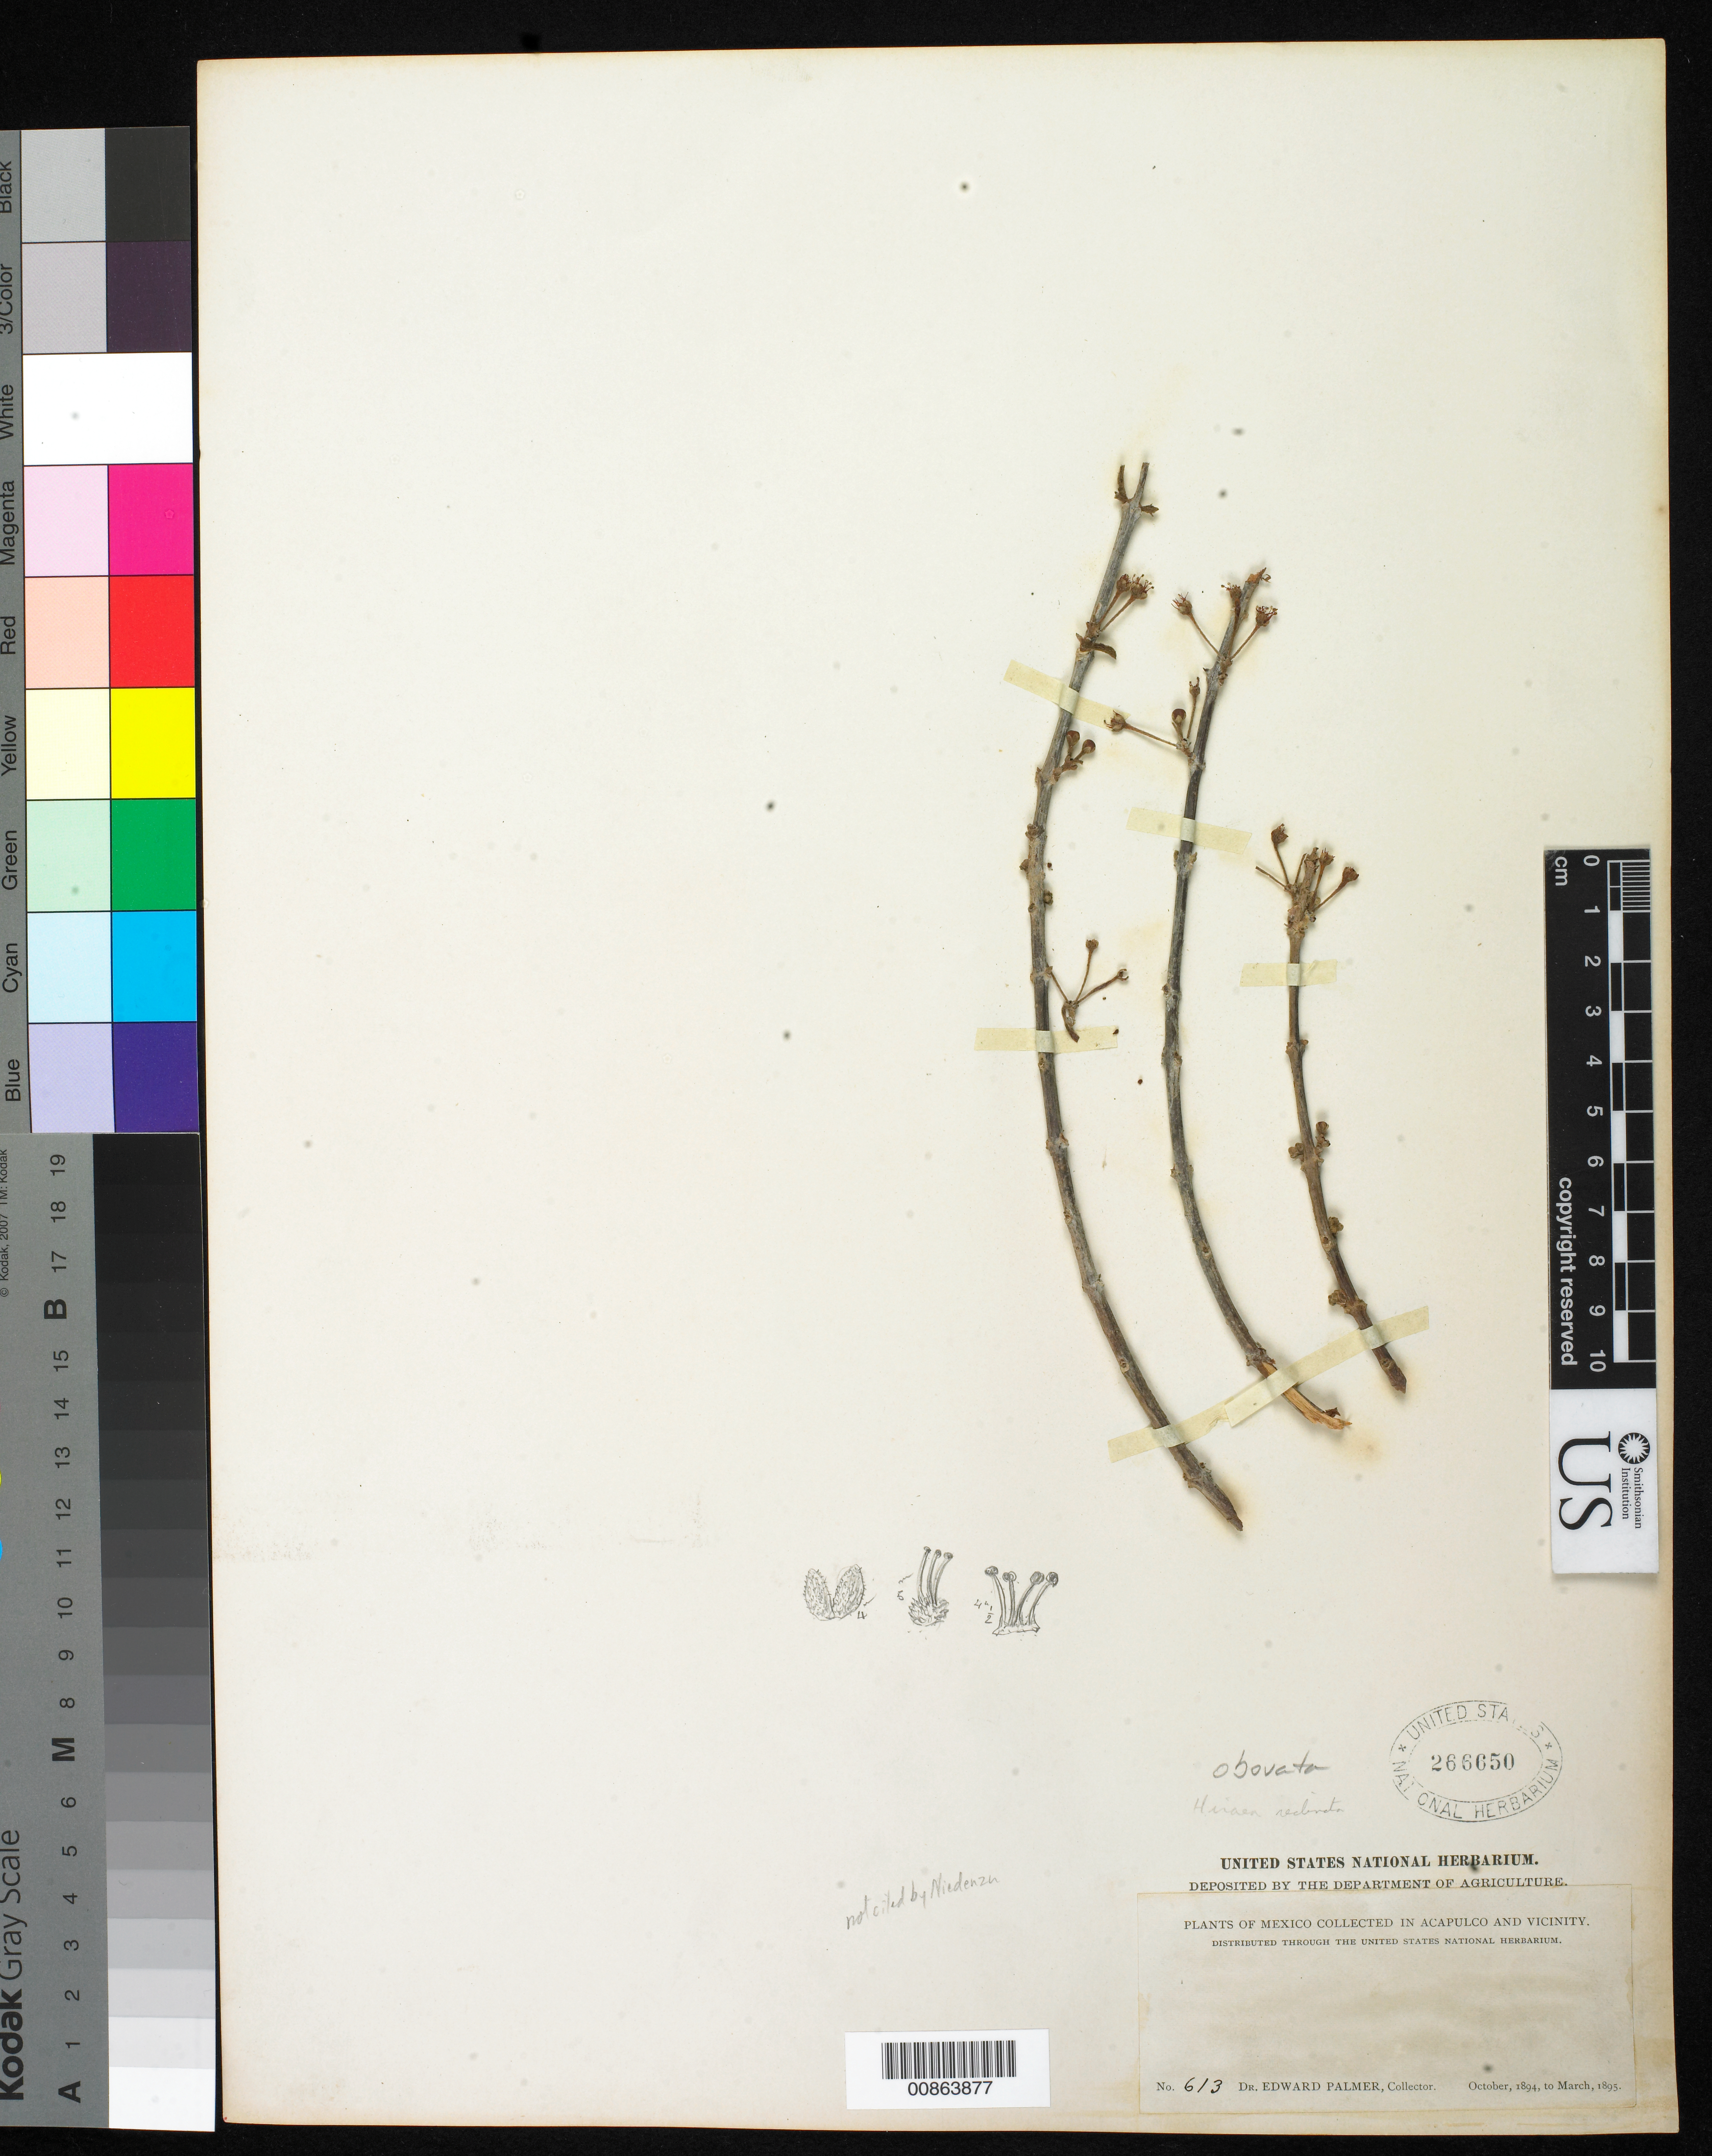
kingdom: Plantae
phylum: Tracheophyta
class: Magnoliopsida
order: Malpighiales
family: Malpighiaceae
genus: Hiraea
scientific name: Hiraea obovata (Kunth) Nied., nom. illeg.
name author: (Kunth) Nied.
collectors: E. Palmer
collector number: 613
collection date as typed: Oct 1894 to -- Mar 1895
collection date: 1894-10/1895-03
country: Mexico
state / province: Guerrero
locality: Acapulco, Guerrero and vicinity.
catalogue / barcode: US 266650